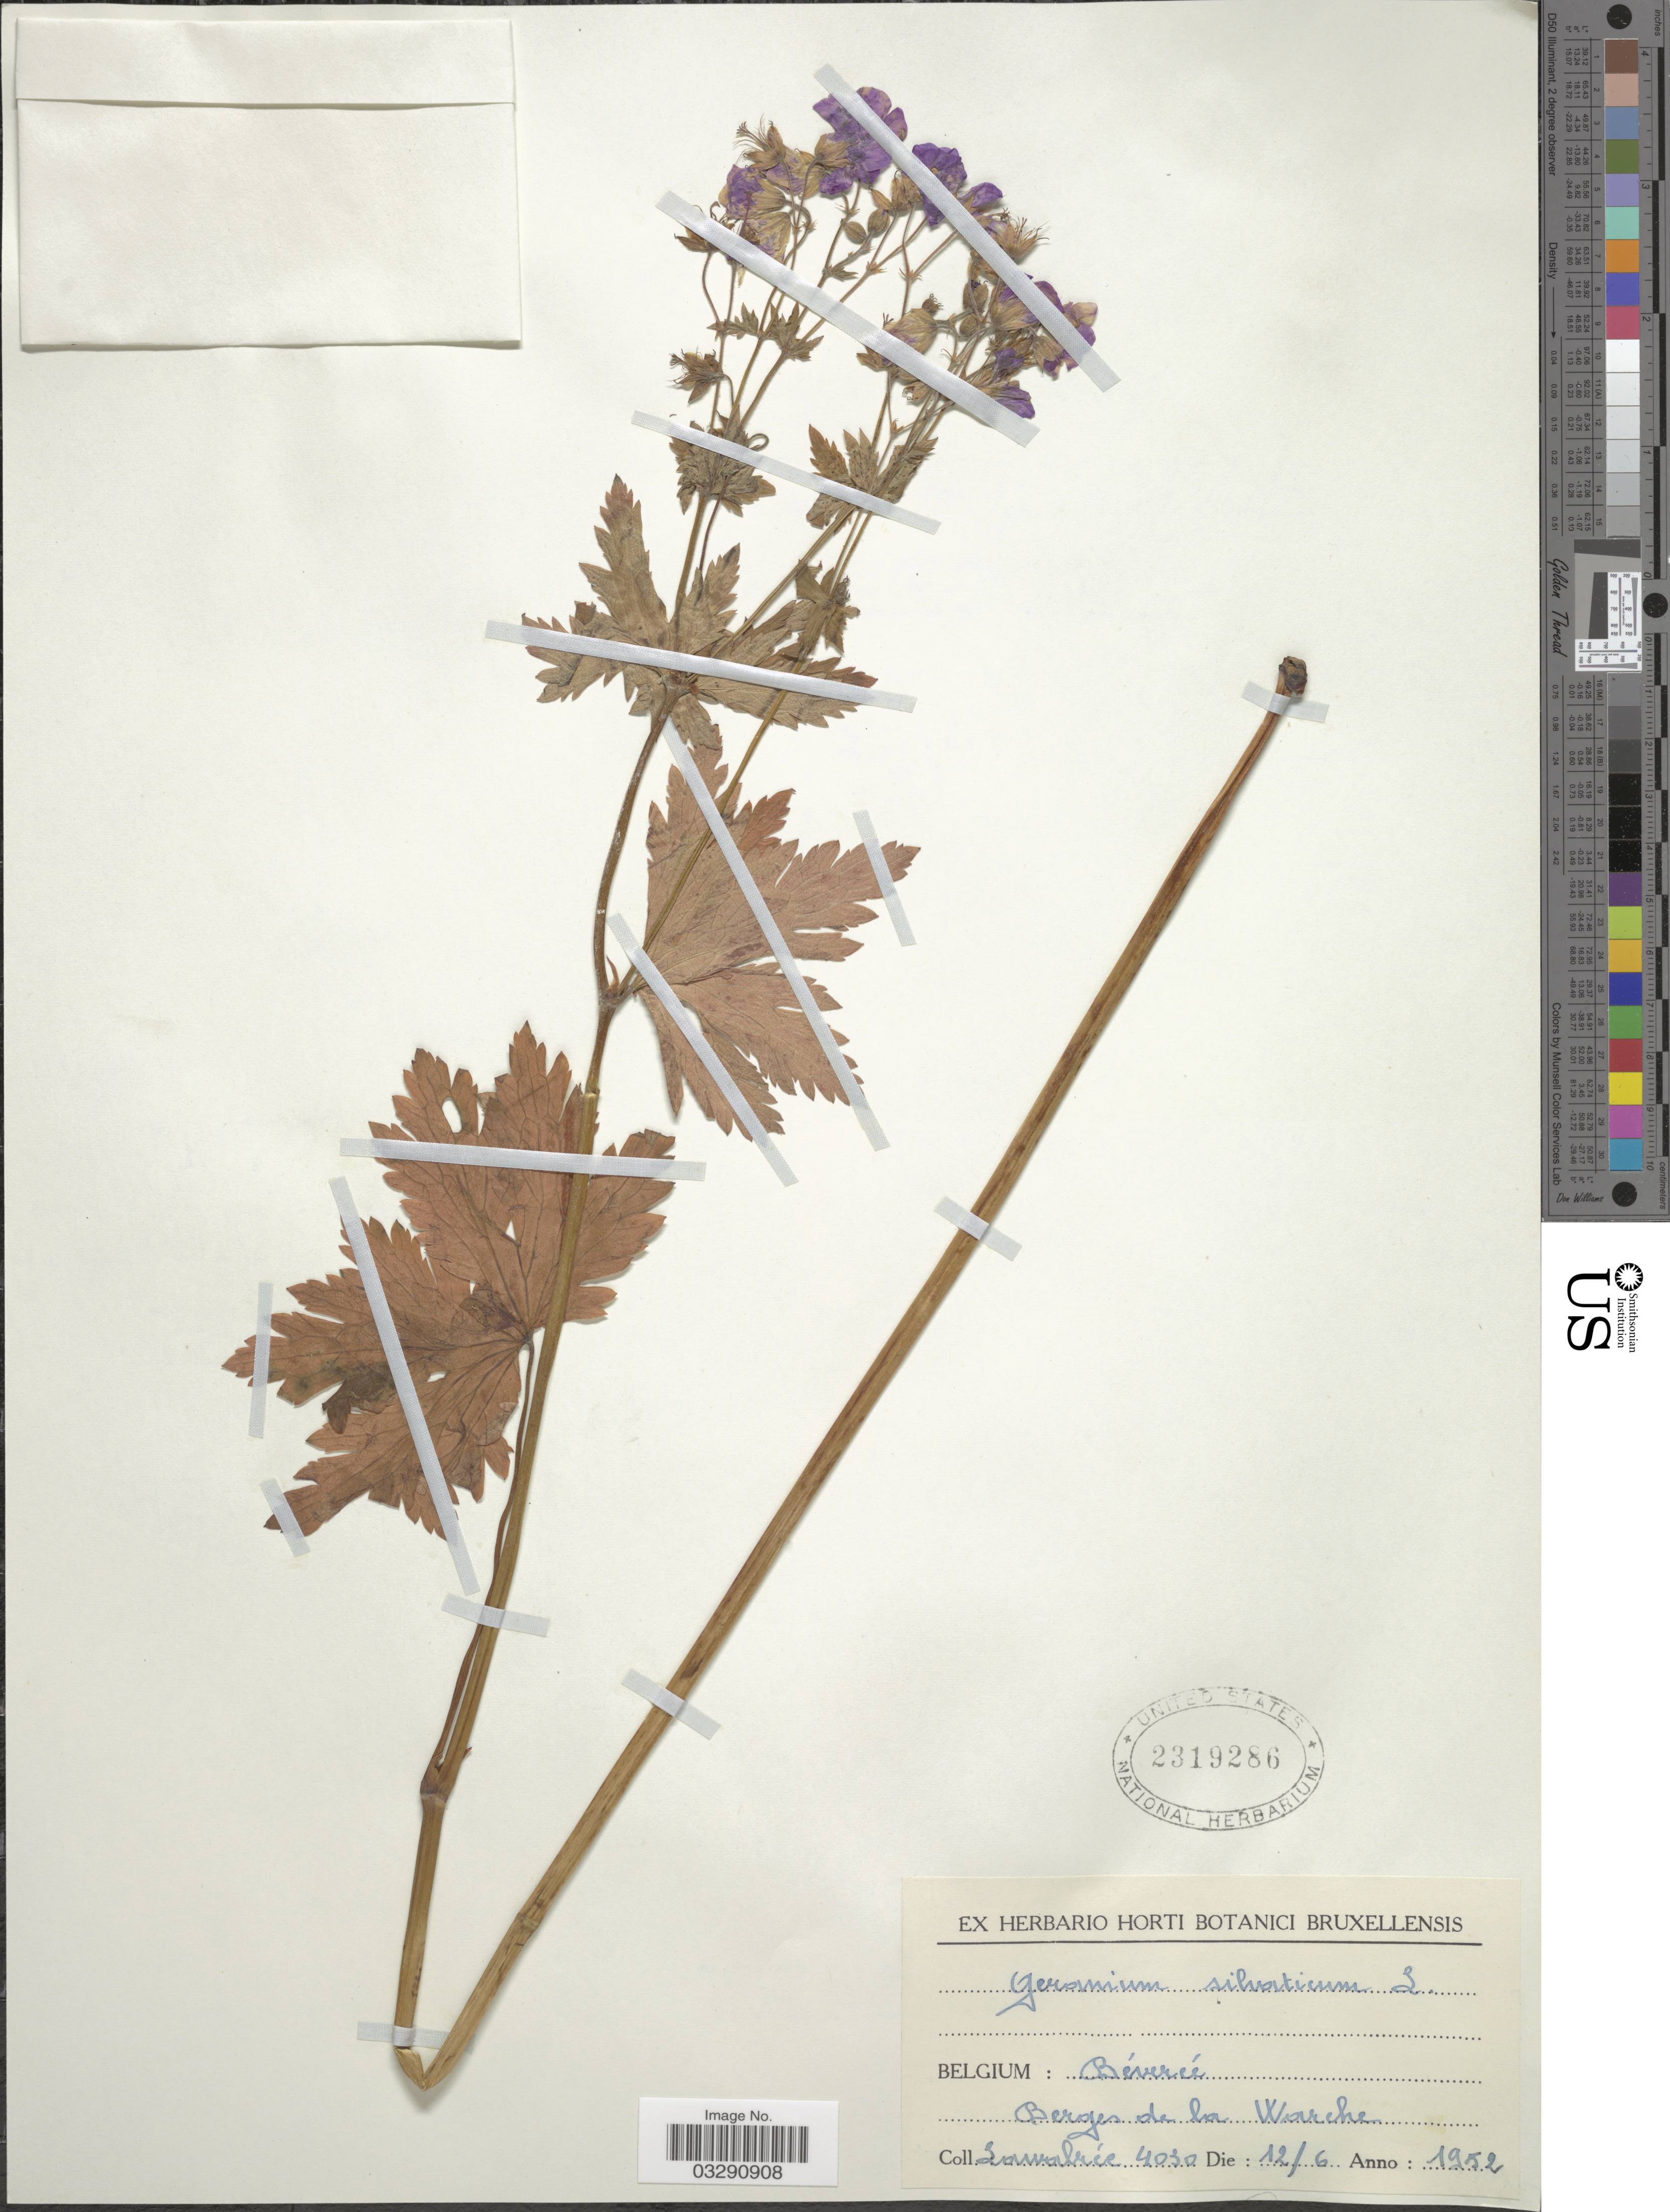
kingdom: Plantae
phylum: Tracheophyta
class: Magnoliopsida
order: Geraniales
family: Geraniaceae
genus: Geranium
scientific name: Geranium silvaticum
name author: L.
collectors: Lawalrée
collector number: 4030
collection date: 1952-06-12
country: Belgium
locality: Bévereé [interpreted], Berges de la Warche.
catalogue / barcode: US 2319286